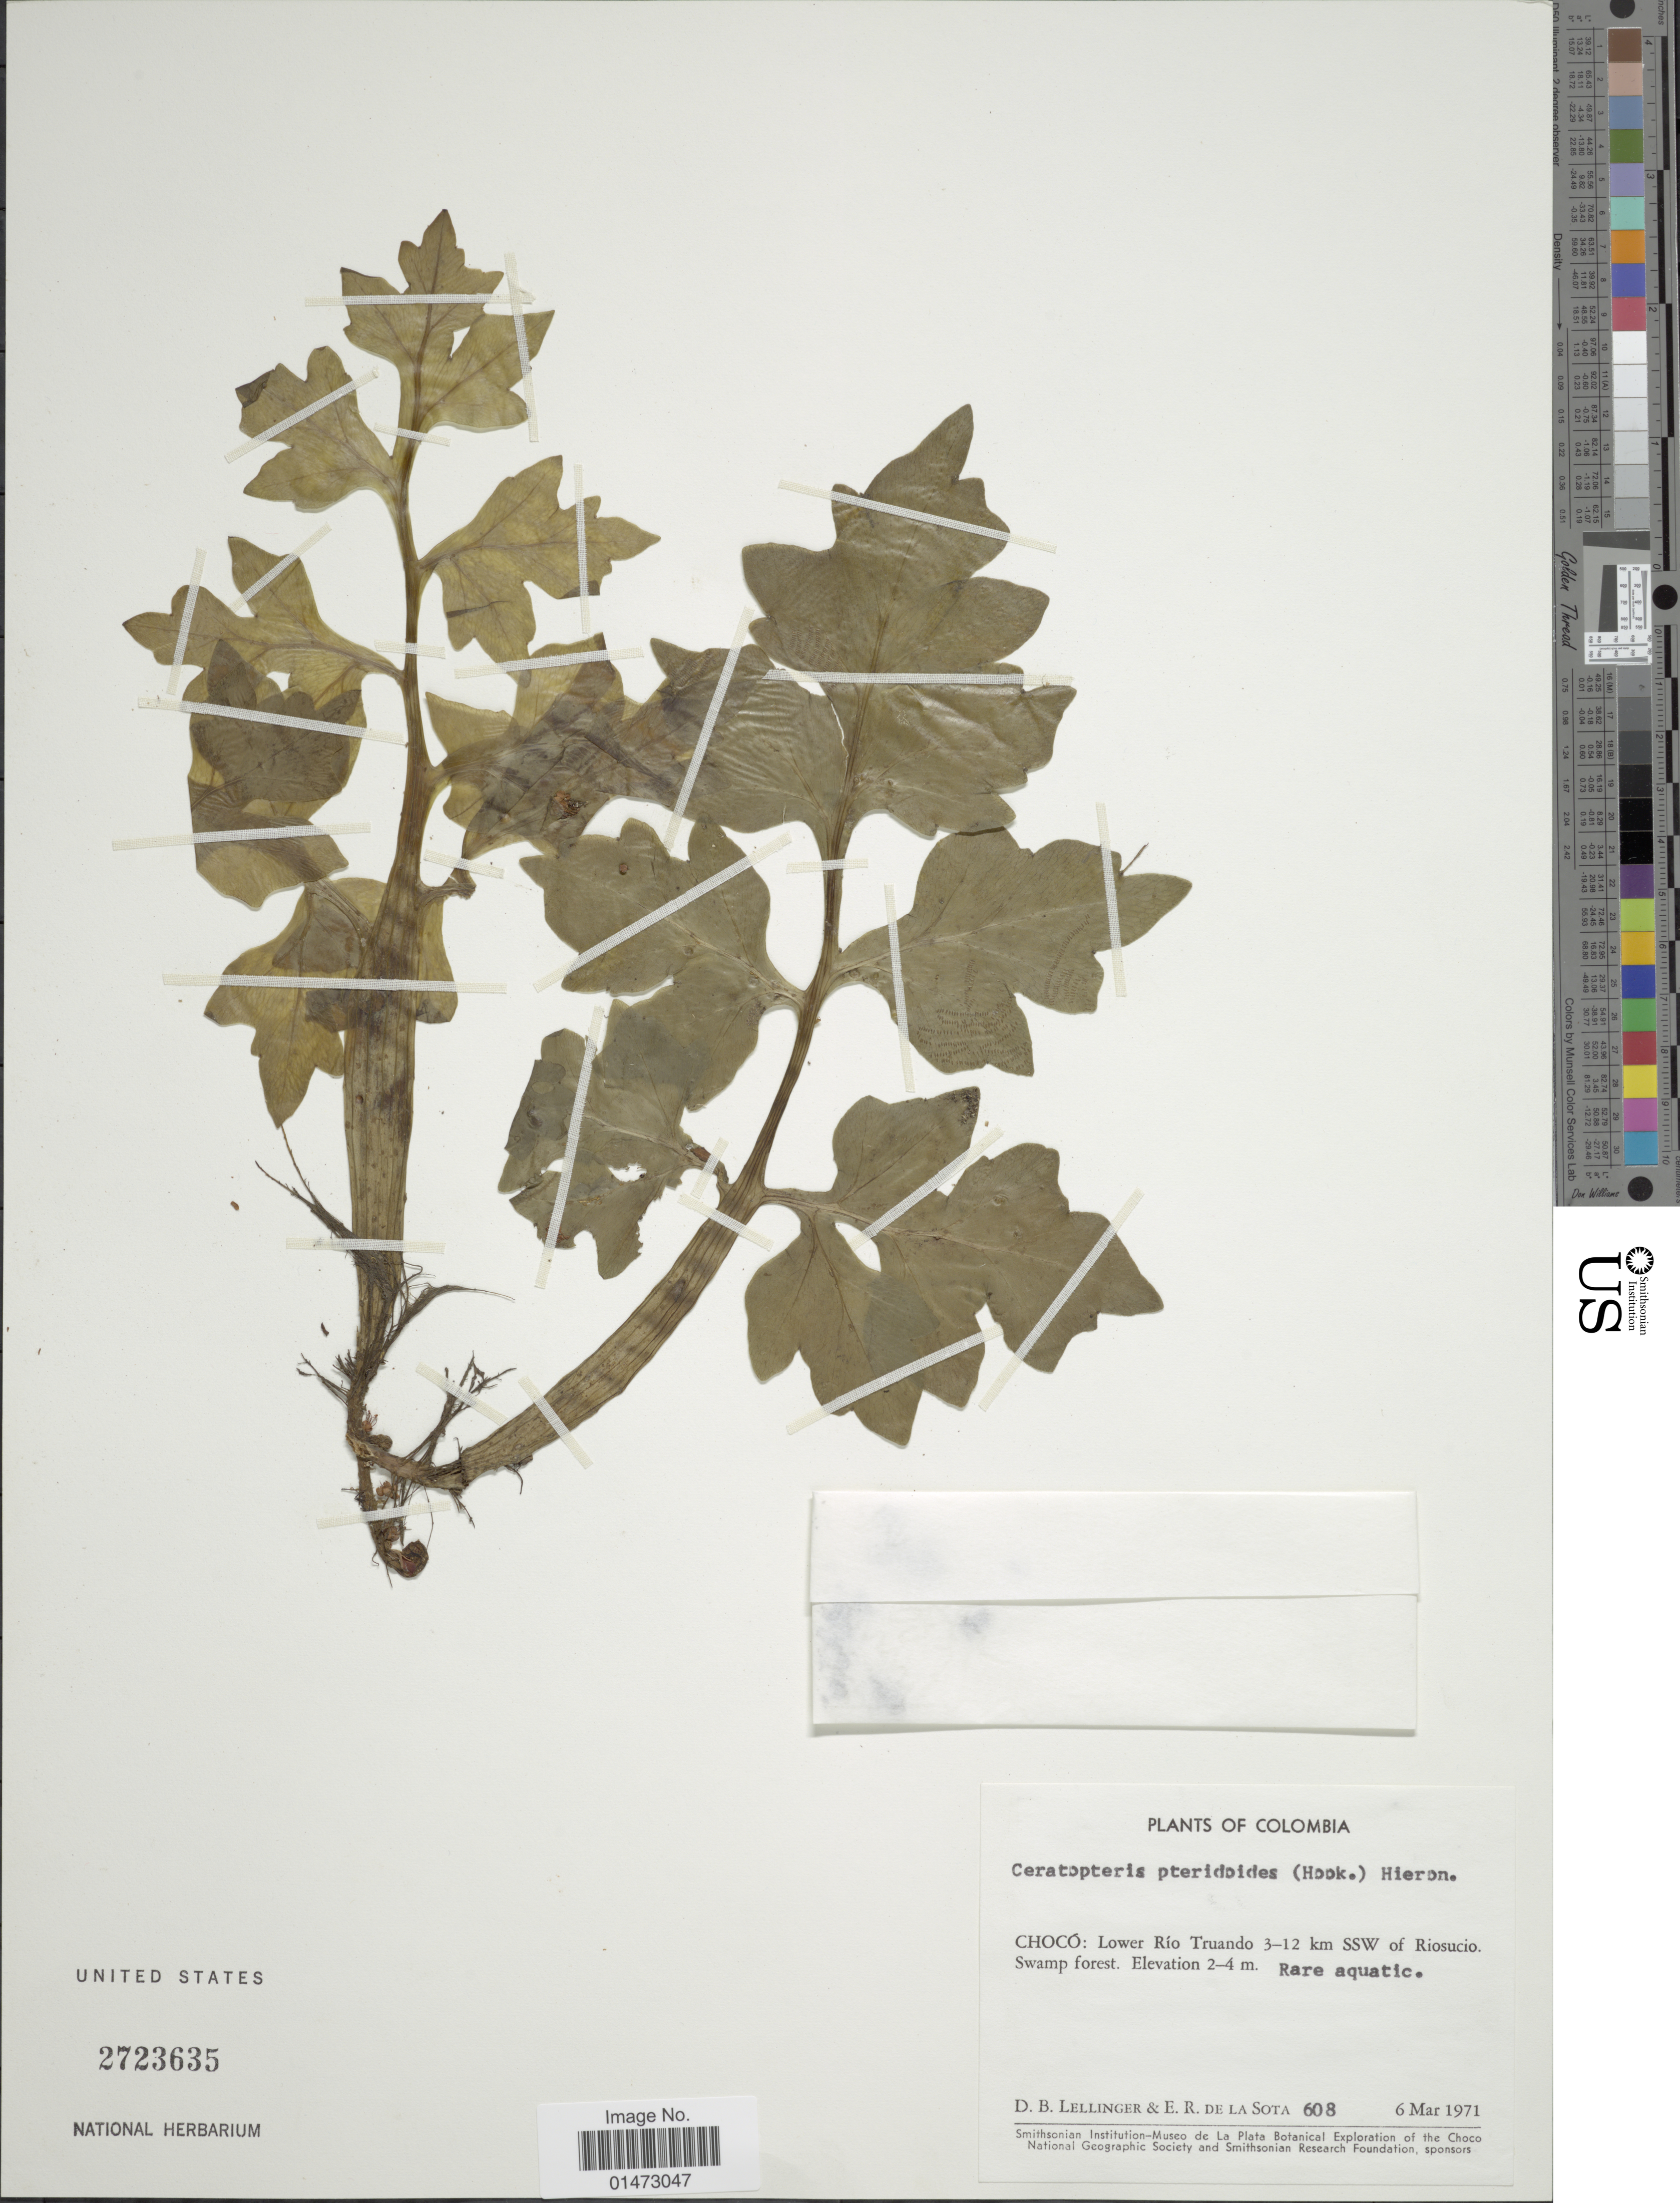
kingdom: Plantae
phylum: Tracheophyta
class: Polypodiopsida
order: Polypodiales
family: Pteridaceae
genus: Ceratopteris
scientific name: Ceratopteris pteridioides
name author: (Hook.) Hieron.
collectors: D. B. Lellinger & E. R. de la Sota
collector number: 608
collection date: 1971-03-06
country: Colombia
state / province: Chocó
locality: Lower Río Truando 3-12 km SSW of Riosucio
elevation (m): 2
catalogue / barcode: US 2723635